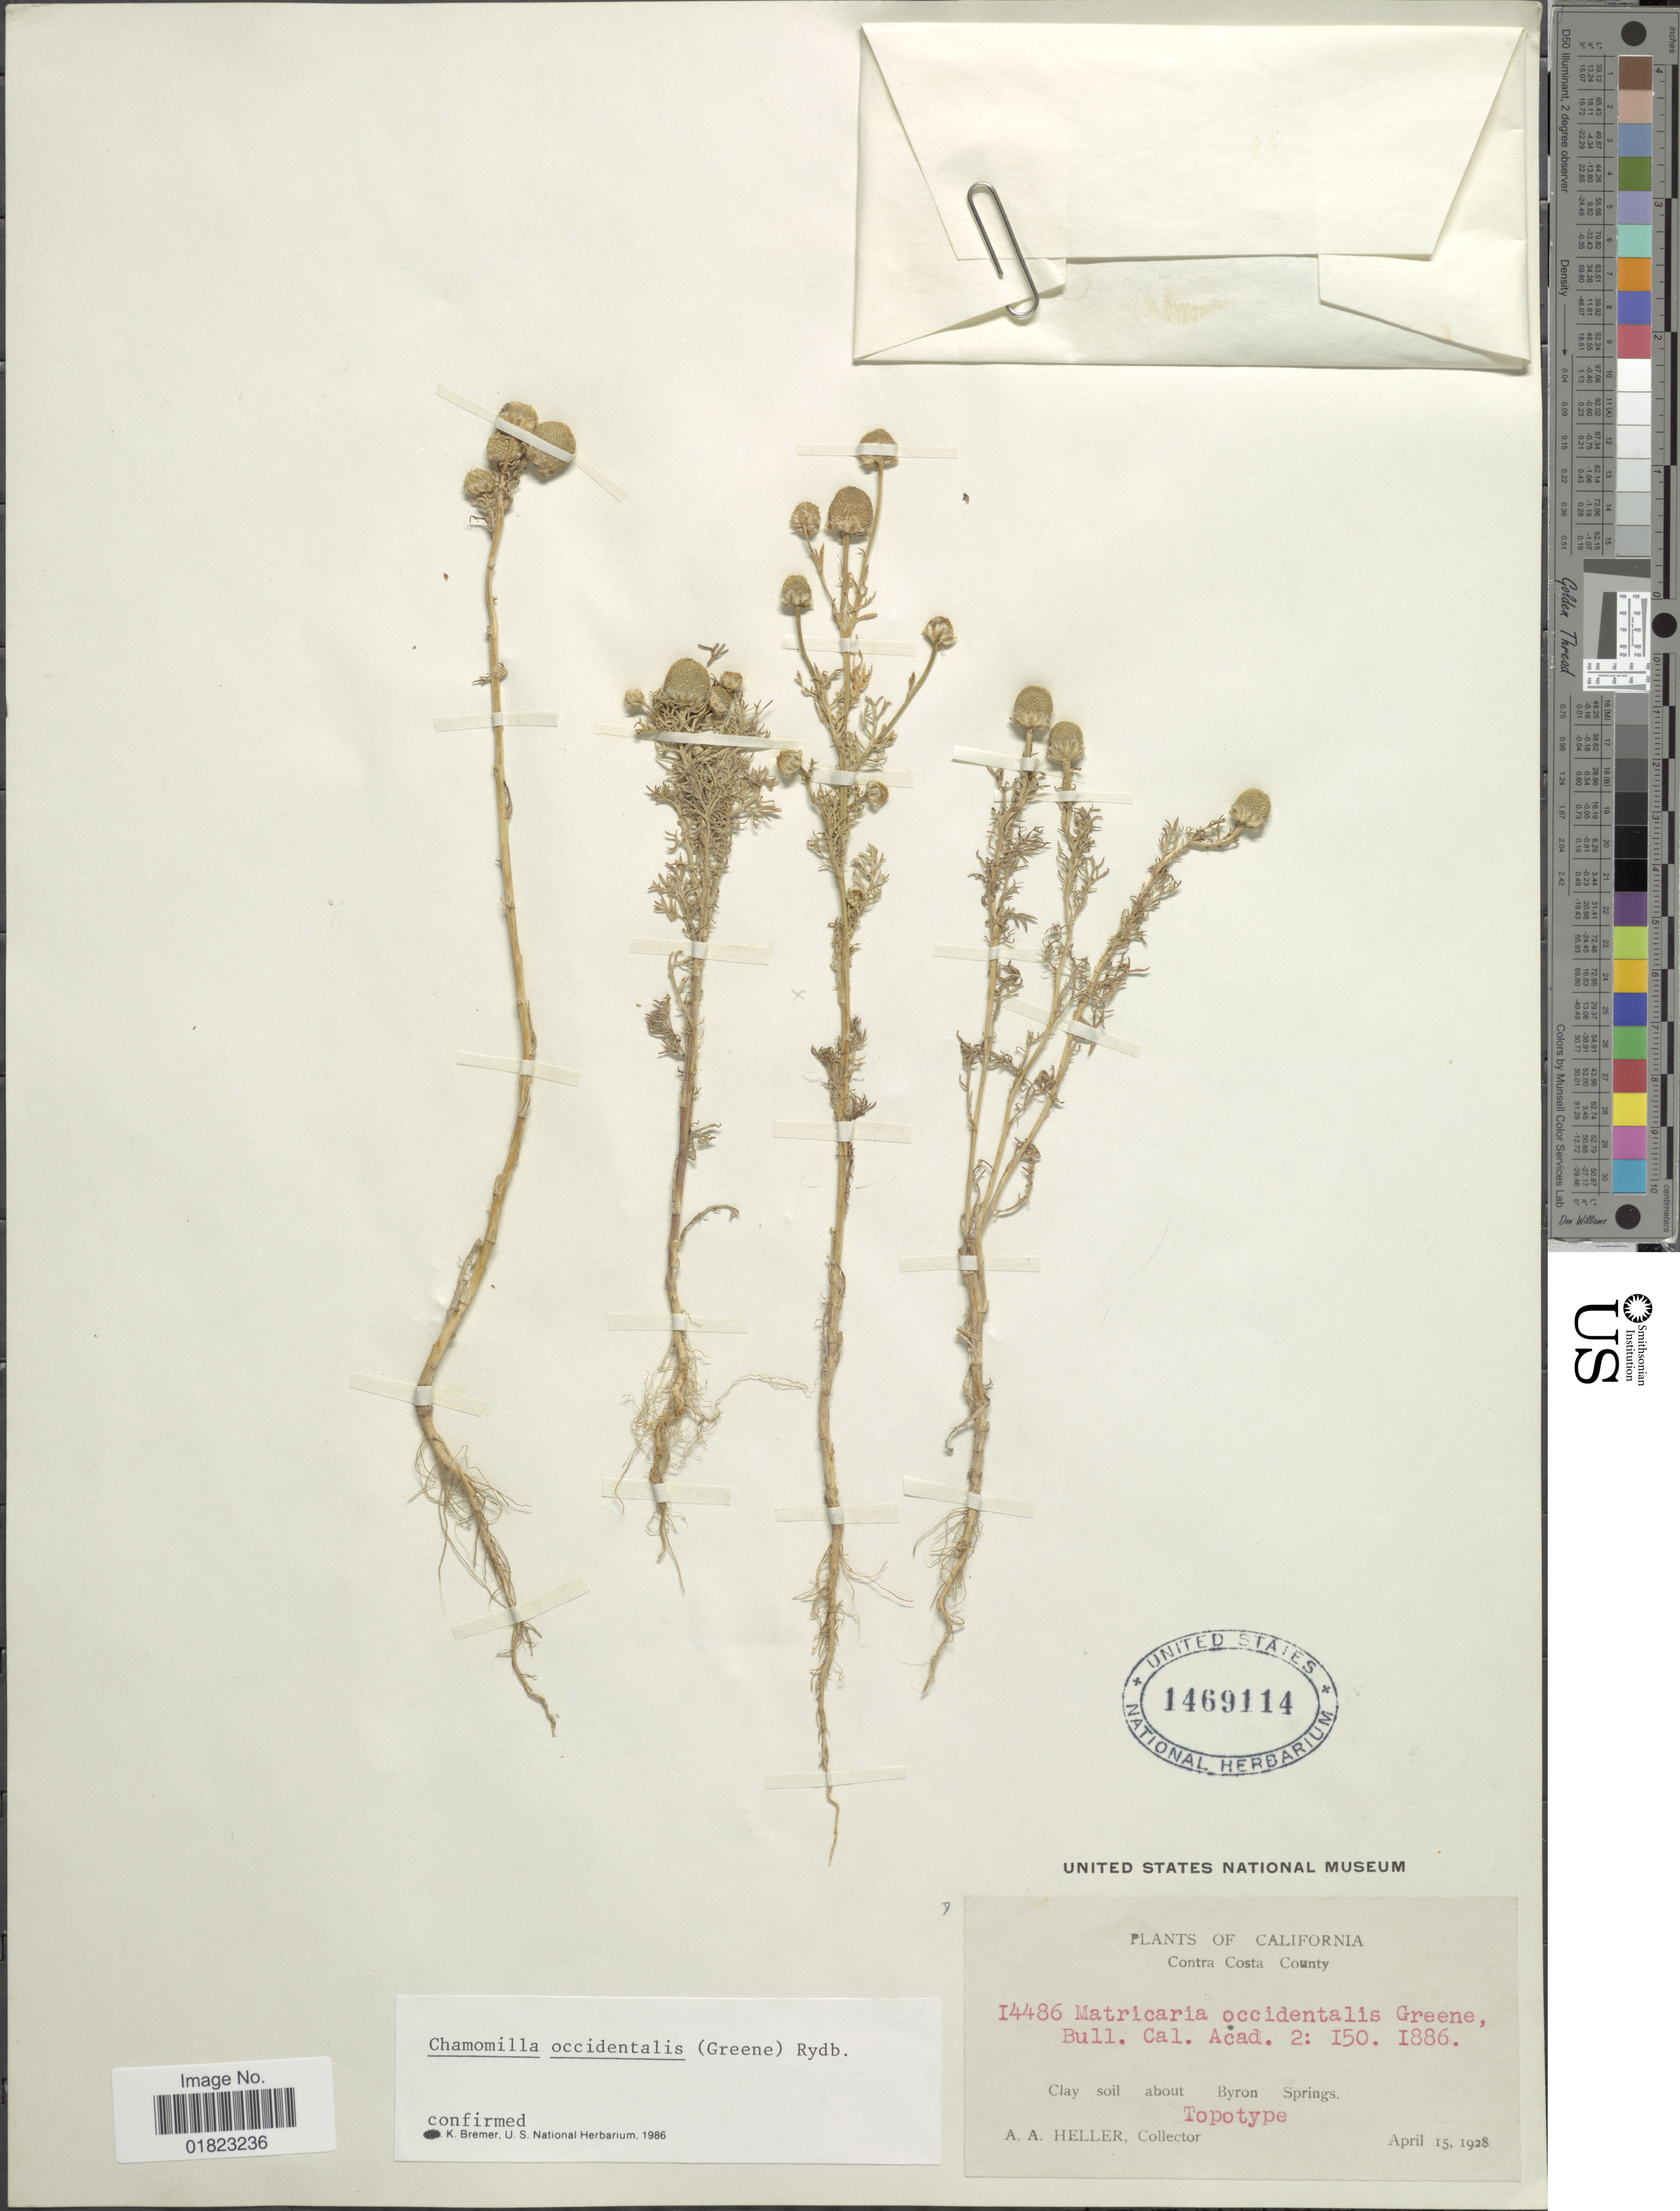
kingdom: Plantae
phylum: Tracheophyta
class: Magnoliopsida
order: Asterales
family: Asteraceae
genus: Matricaria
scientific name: Matricaria occidentalis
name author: Greene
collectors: A. A. Heller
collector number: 14486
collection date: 1928-04-15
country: United States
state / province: California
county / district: Contra Costa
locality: California. Contra Costa County. Clay soil about Bryon Springs. Topotype.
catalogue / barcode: US 1469114